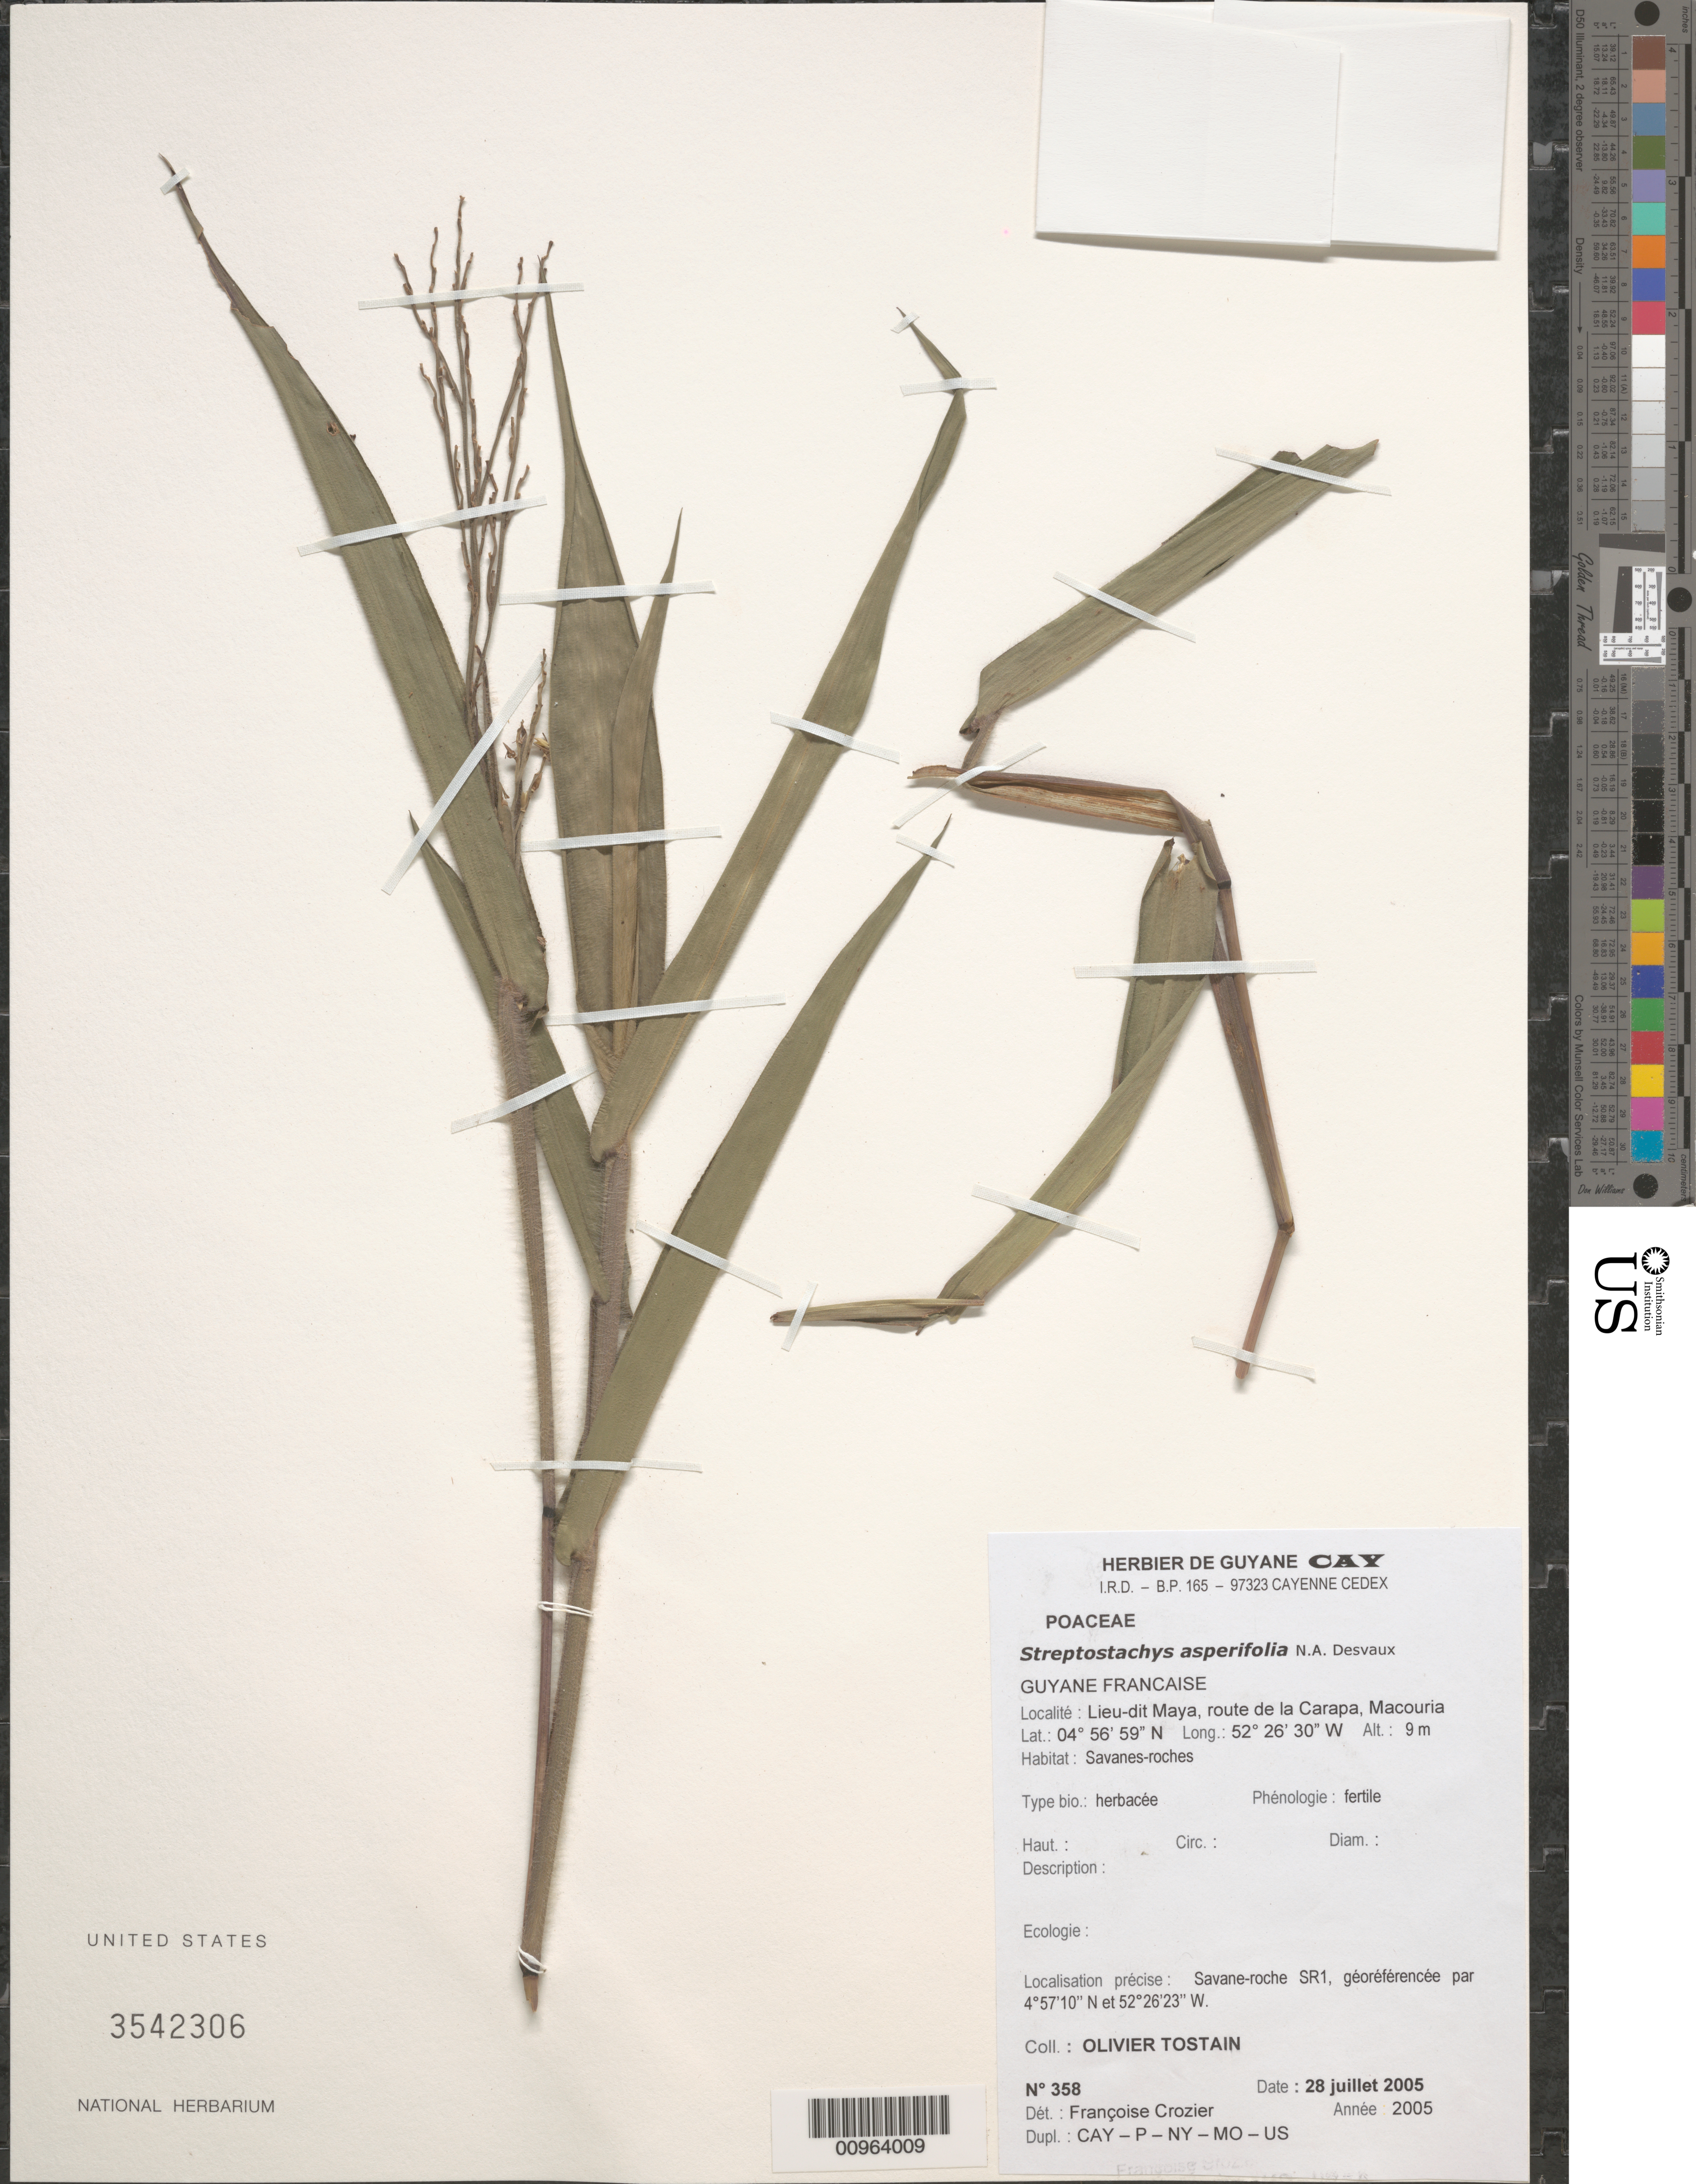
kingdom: Plantae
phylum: Tracheophyta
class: Liliopsida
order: Poales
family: Poaceae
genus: Streptostachys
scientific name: Streptostachys asperifolia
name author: Desv.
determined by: Crozier, F.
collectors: O. Tostain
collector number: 358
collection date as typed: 28-Jul-05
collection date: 2005-07-28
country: French Guiana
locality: Lieu-did Maya, route de la Carapa, Macouria. Savane-roche SR1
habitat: Savanes-roches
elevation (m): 9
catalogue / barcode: US 3542306